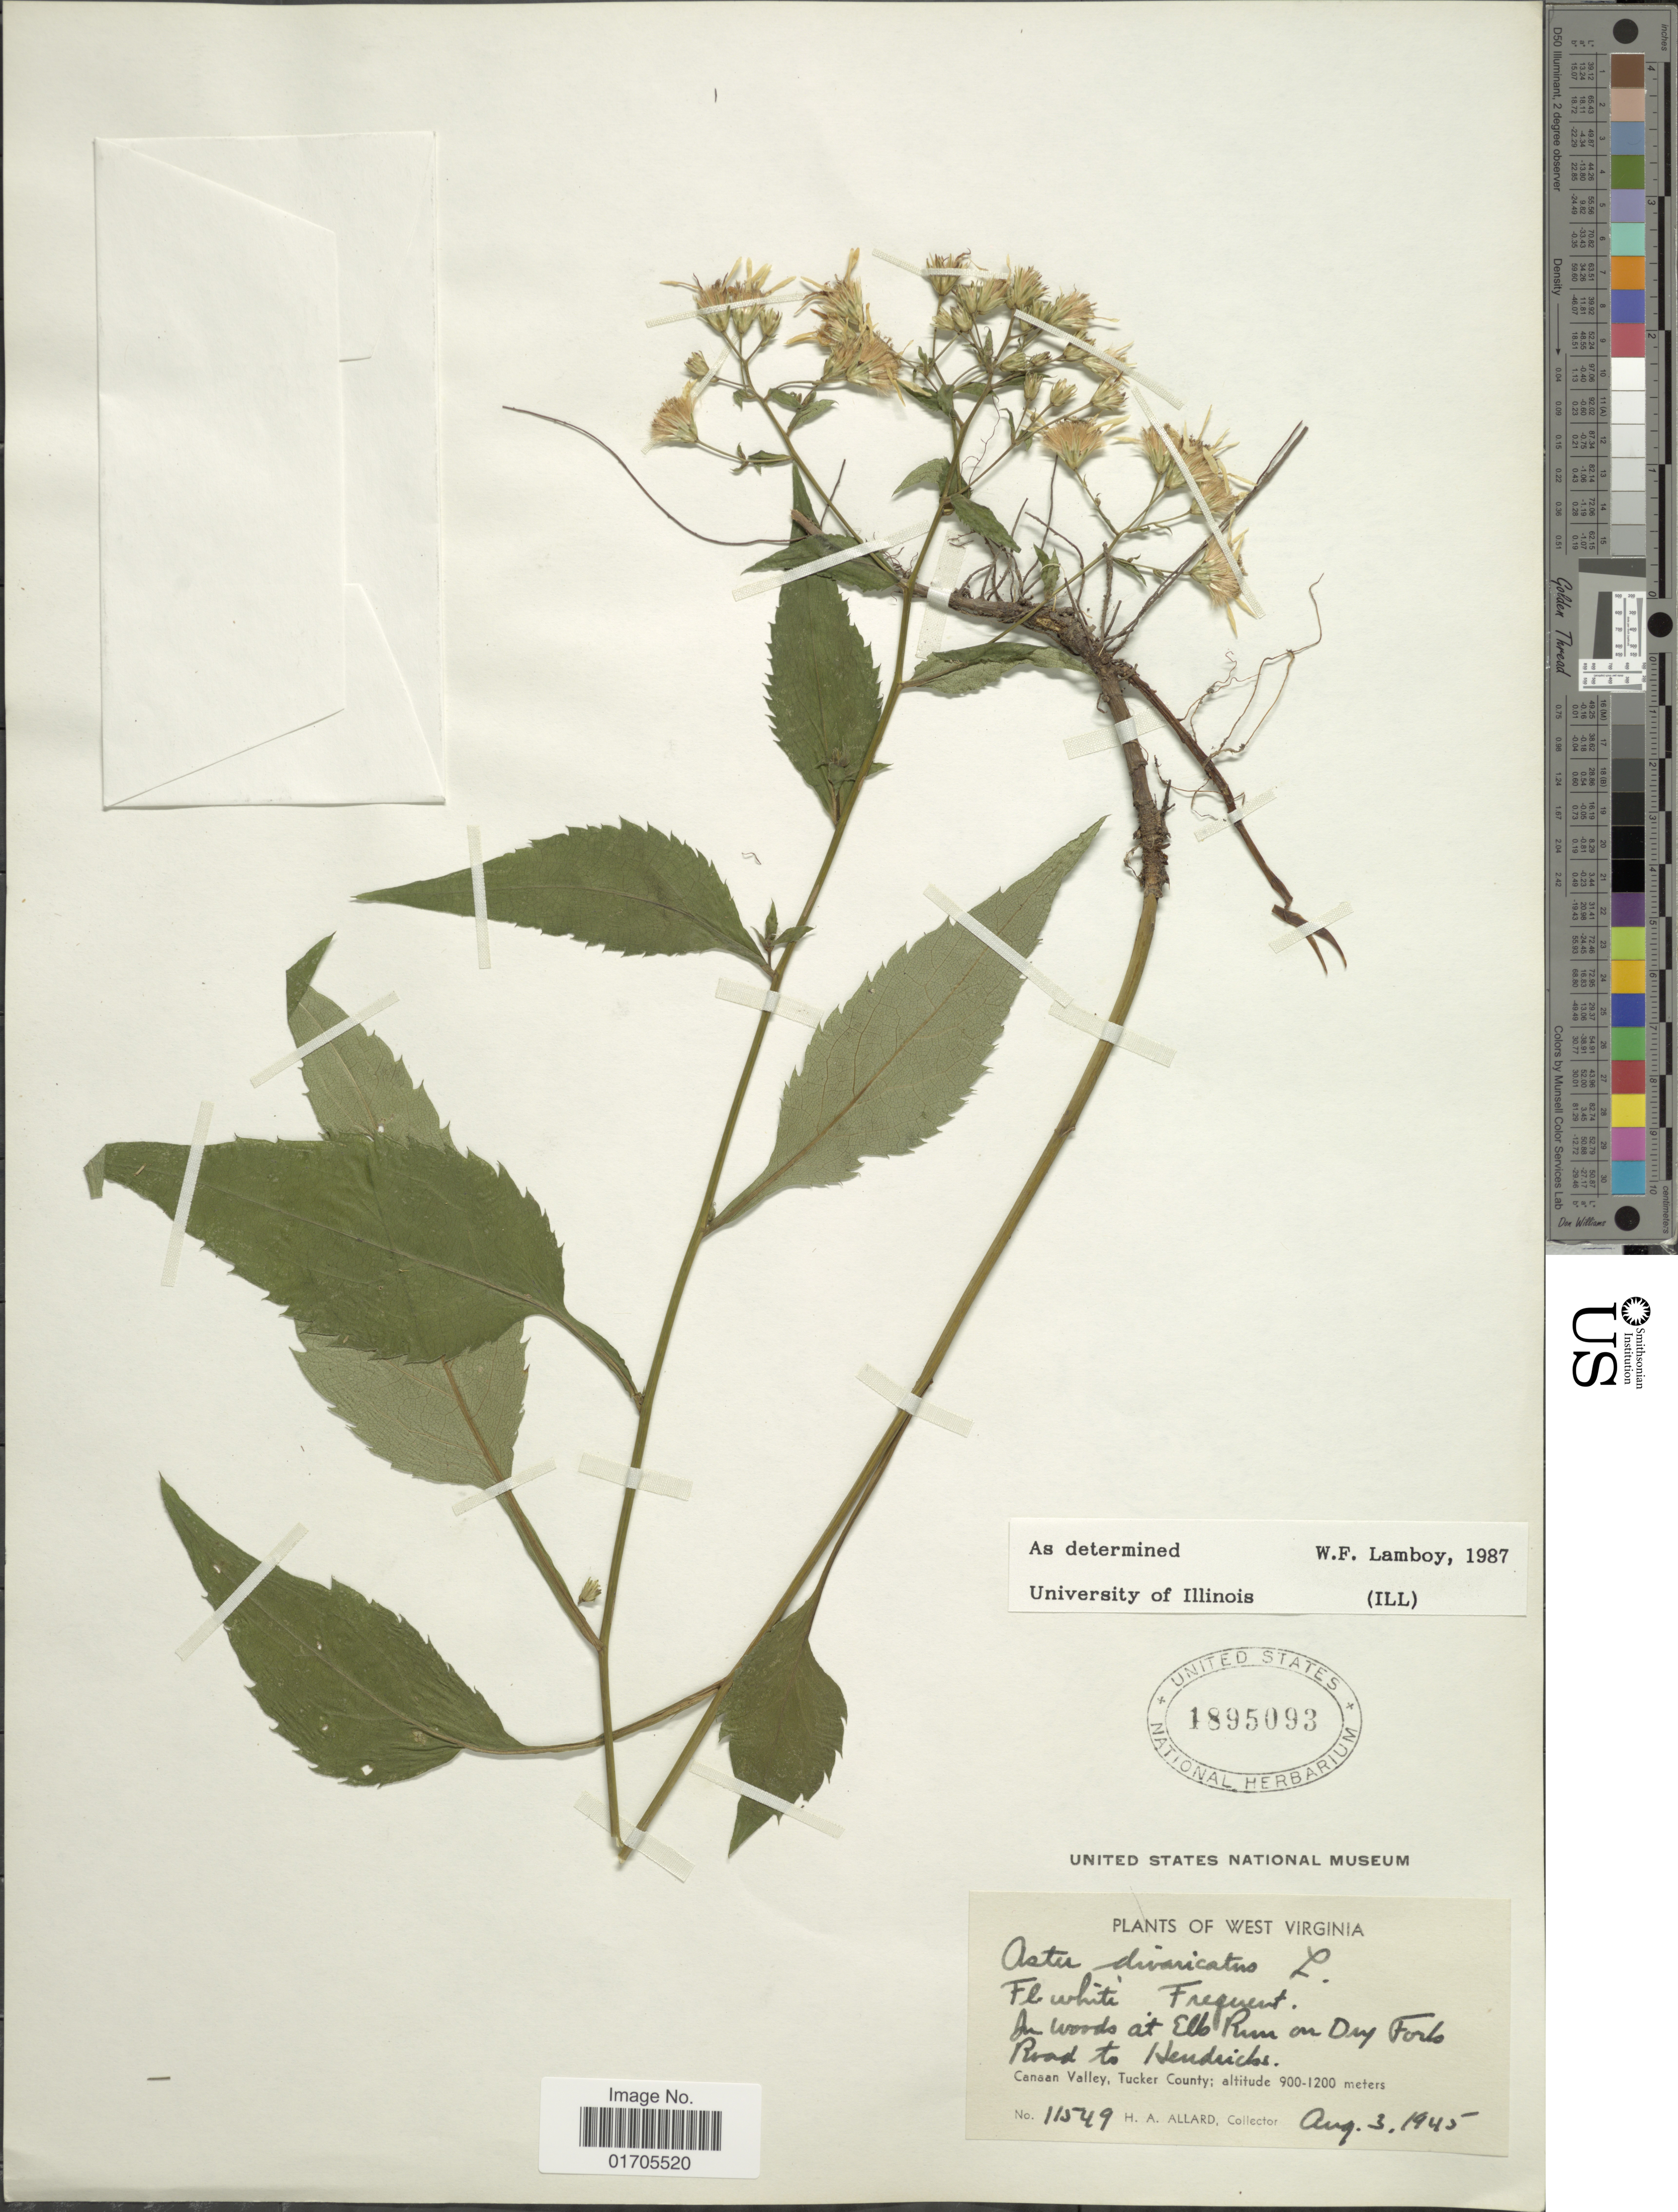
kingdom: Plantae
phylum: Tracheophyta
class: Magnoliopsida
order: Asterales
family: Asteraceae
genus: Eurybia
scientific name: Eurybia divaricata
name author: (L.) G.L. Nesom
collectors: H. A. Allard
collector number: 11549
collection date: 1945-08-03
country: United States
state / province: West Virginia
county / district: Tucker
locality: In woods at Elb Run on Dry Forks Road to Hendricks. Canaan Valley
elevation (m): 900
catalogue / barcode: US 1895093